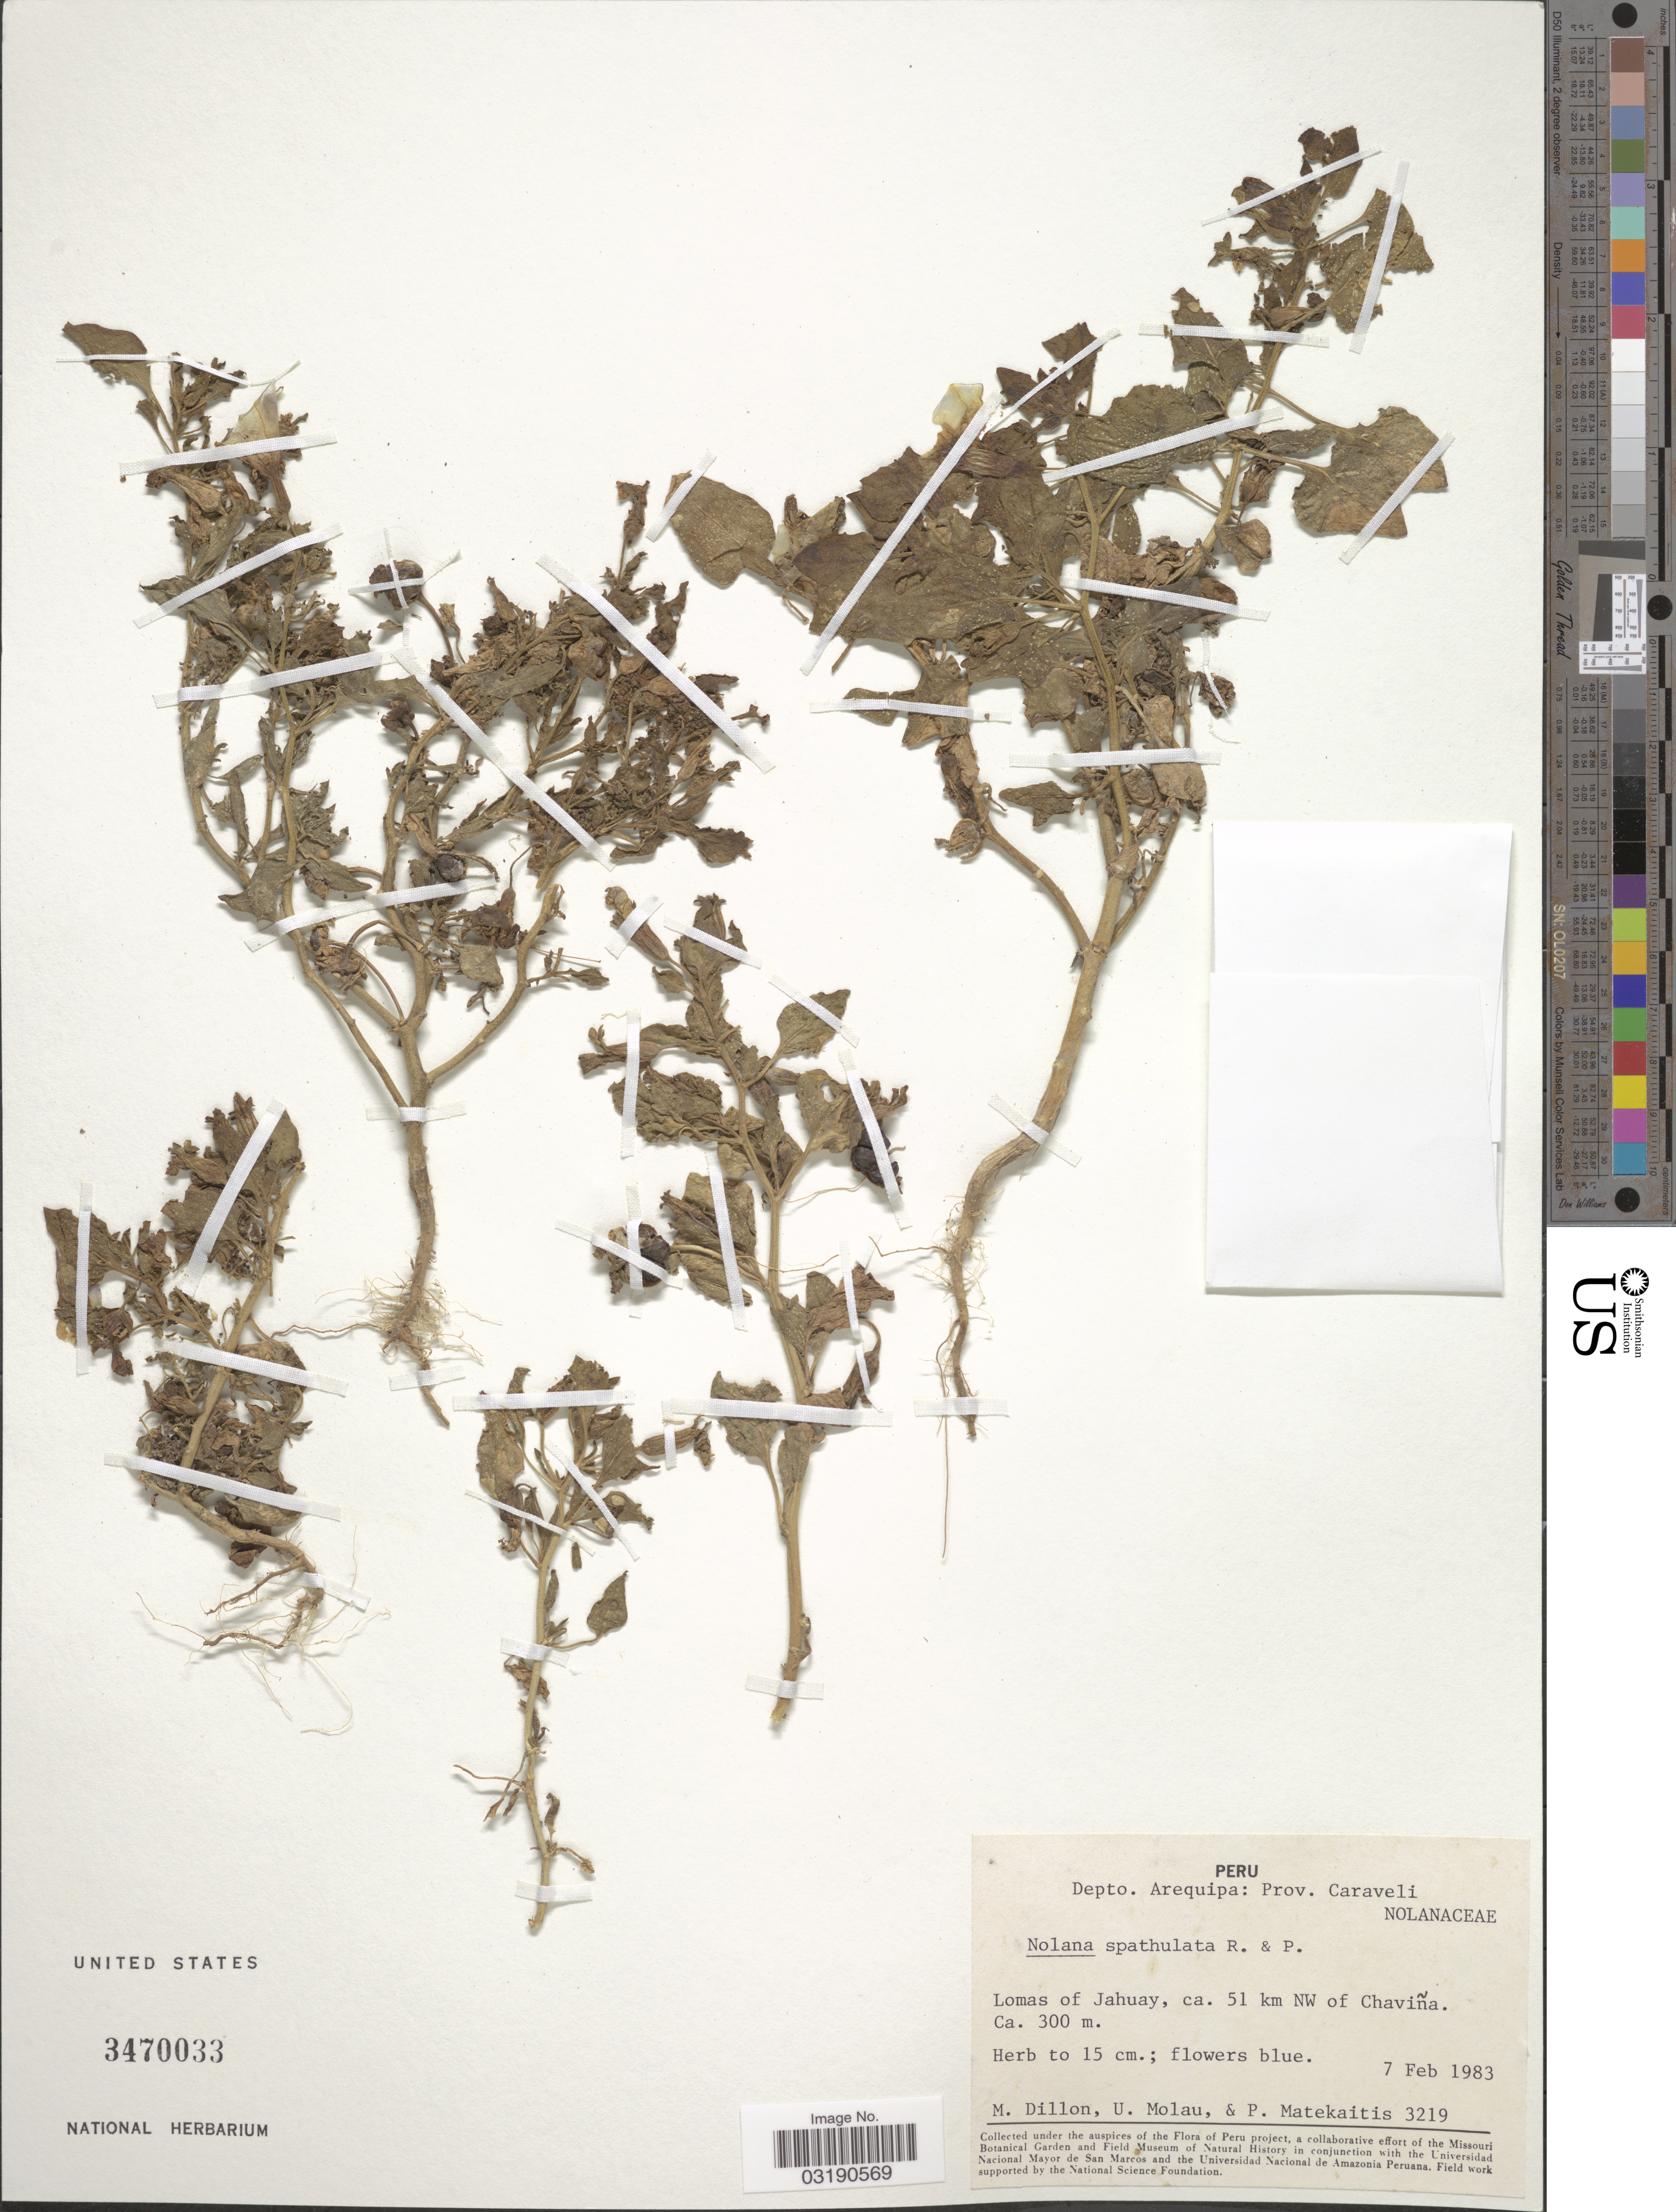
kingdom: Plantae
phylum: Tracheophyta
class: Magnoliopsida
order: Solanales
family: Solanaceae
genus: Nolana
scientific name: Nolana spathulata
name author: Ruiz & Pav.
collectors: M. O. Dillon, U. Molau & P. Matekaitis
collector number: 3219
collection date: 1983-02-07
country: Peru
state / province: Arequipa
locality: Depto. Arequipa: Prov. Caraveli. Lomas of Jahuay, ca. 51 km NW of Chaviña.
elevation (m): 300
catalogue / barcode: US 3470033